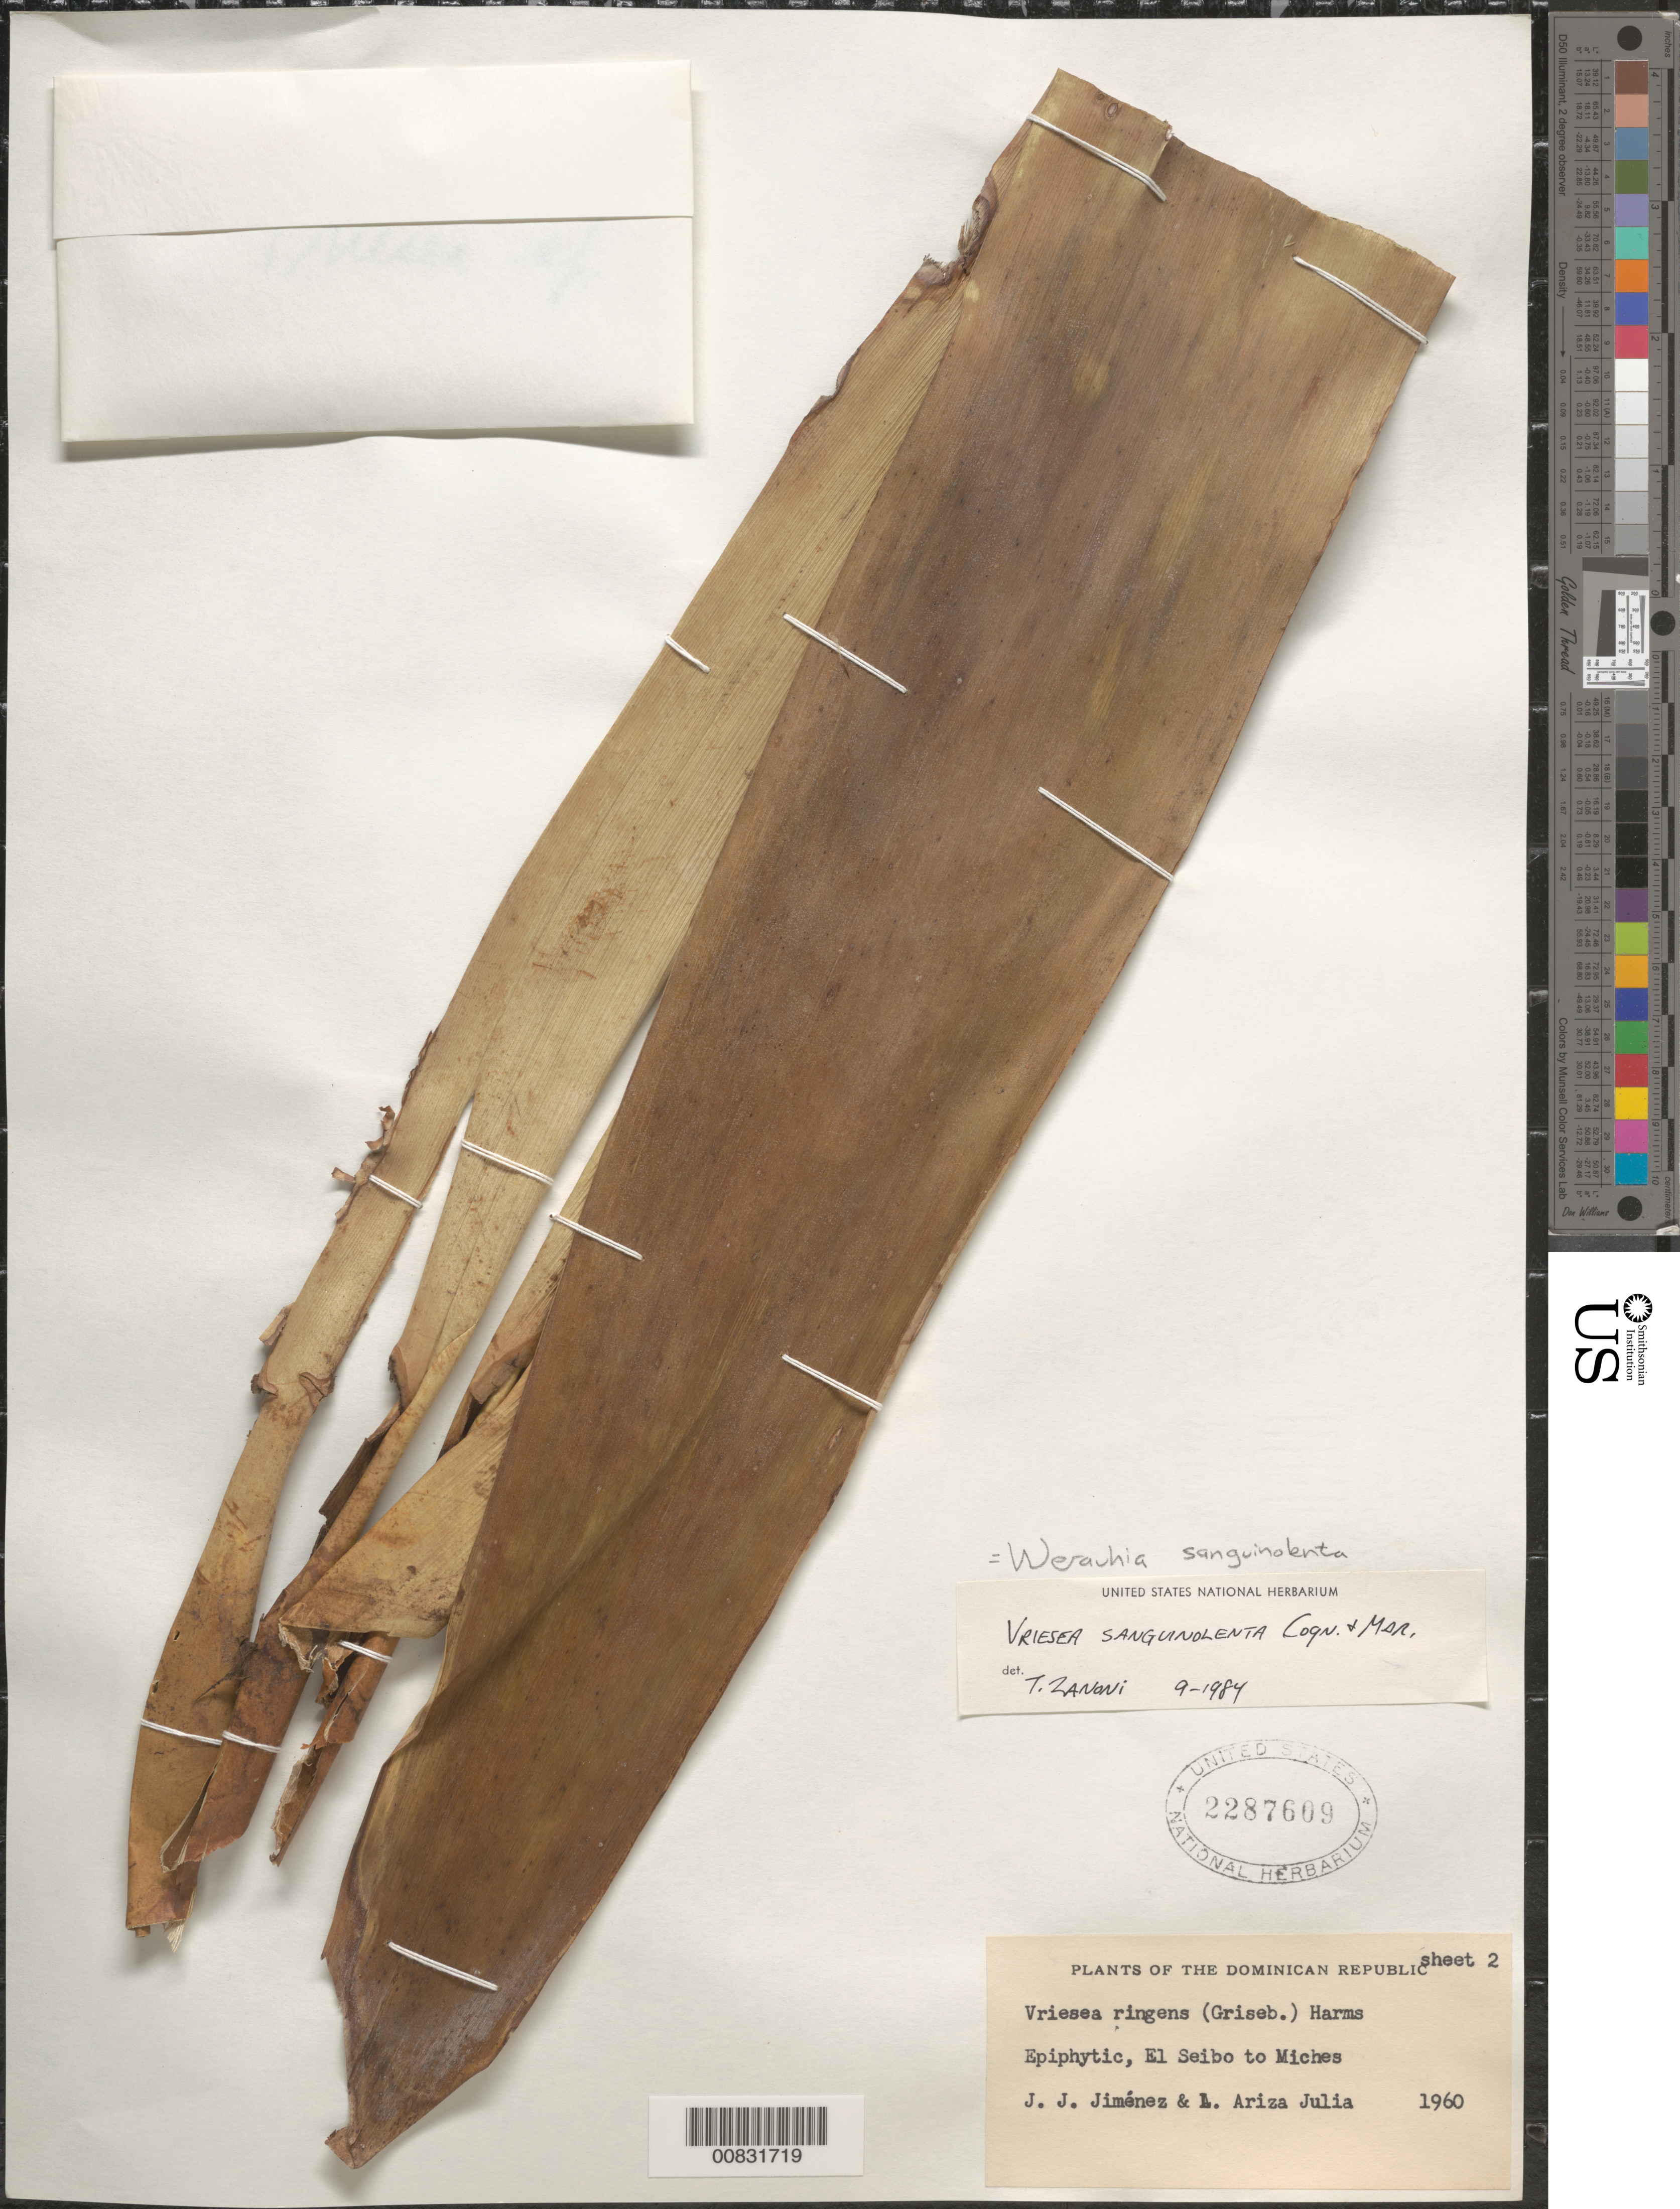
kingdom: Plantae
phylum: Tracheophyta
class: Liliopsida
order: Poales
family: Bromeliaceae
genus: Werauhia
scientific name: Werauhia sanguinolenta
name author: (Cogn. & Marchal) J.R. Grant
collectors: J. J. Jiménez & L. Ariza-Julia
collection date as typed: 1960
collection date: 1960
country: Dominican Republic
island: Hispaniola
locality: El Seibo to Miches.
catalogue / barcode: US 2287609